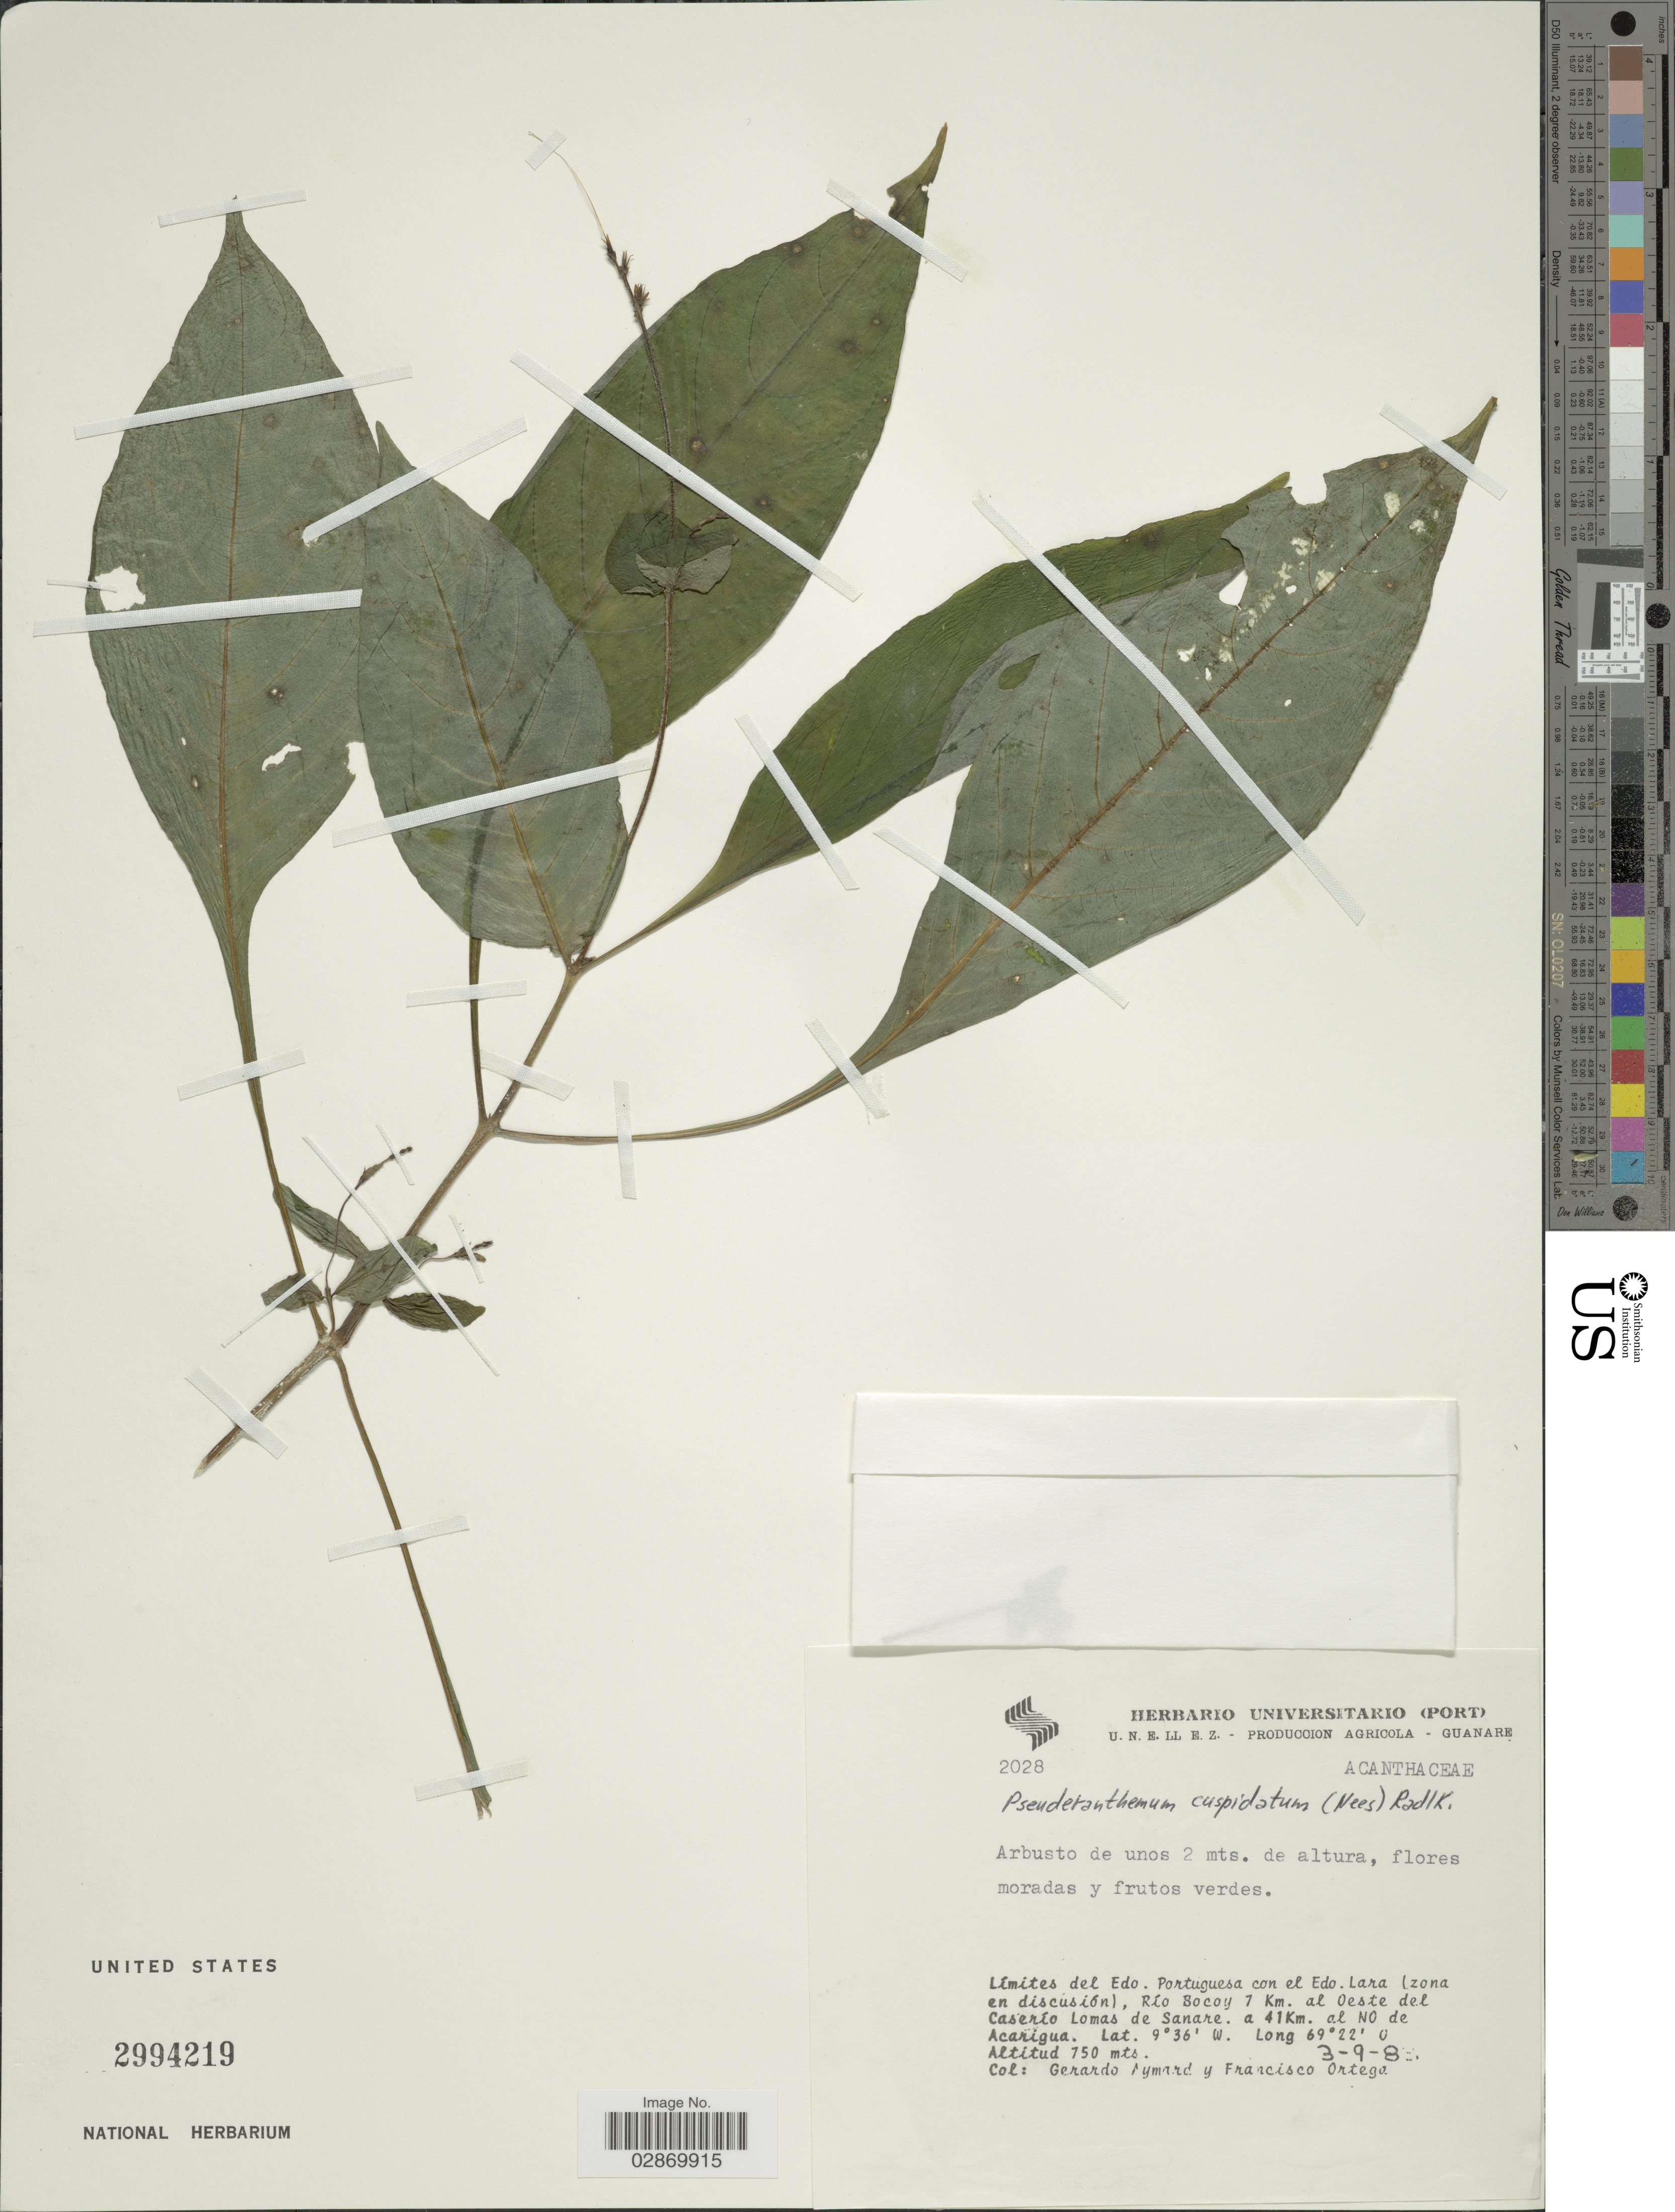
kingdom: Plantae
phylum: Tracheophyta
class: Magnoliopsida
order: Lamiales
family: Acanthaceae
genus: Pseuderanthemum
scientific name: Pseuderanthemum cuspidatum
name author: (Nees) Radlk. ex Lindau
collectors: G. A. Aymard & F. J. Ortega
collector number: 2028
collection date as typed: Transcribed d/m/y: 3/8/83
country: Venezuela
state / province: Portuguesa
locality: Límites del Edo. Portuguesa con el Edo. Lara (zona en discusión), Río Bocoy 7 km. al Oeste del Caserío Lomas de Sanare, a 41Km. al NO de Acarigua.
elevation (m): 750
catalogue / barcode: US 2994219